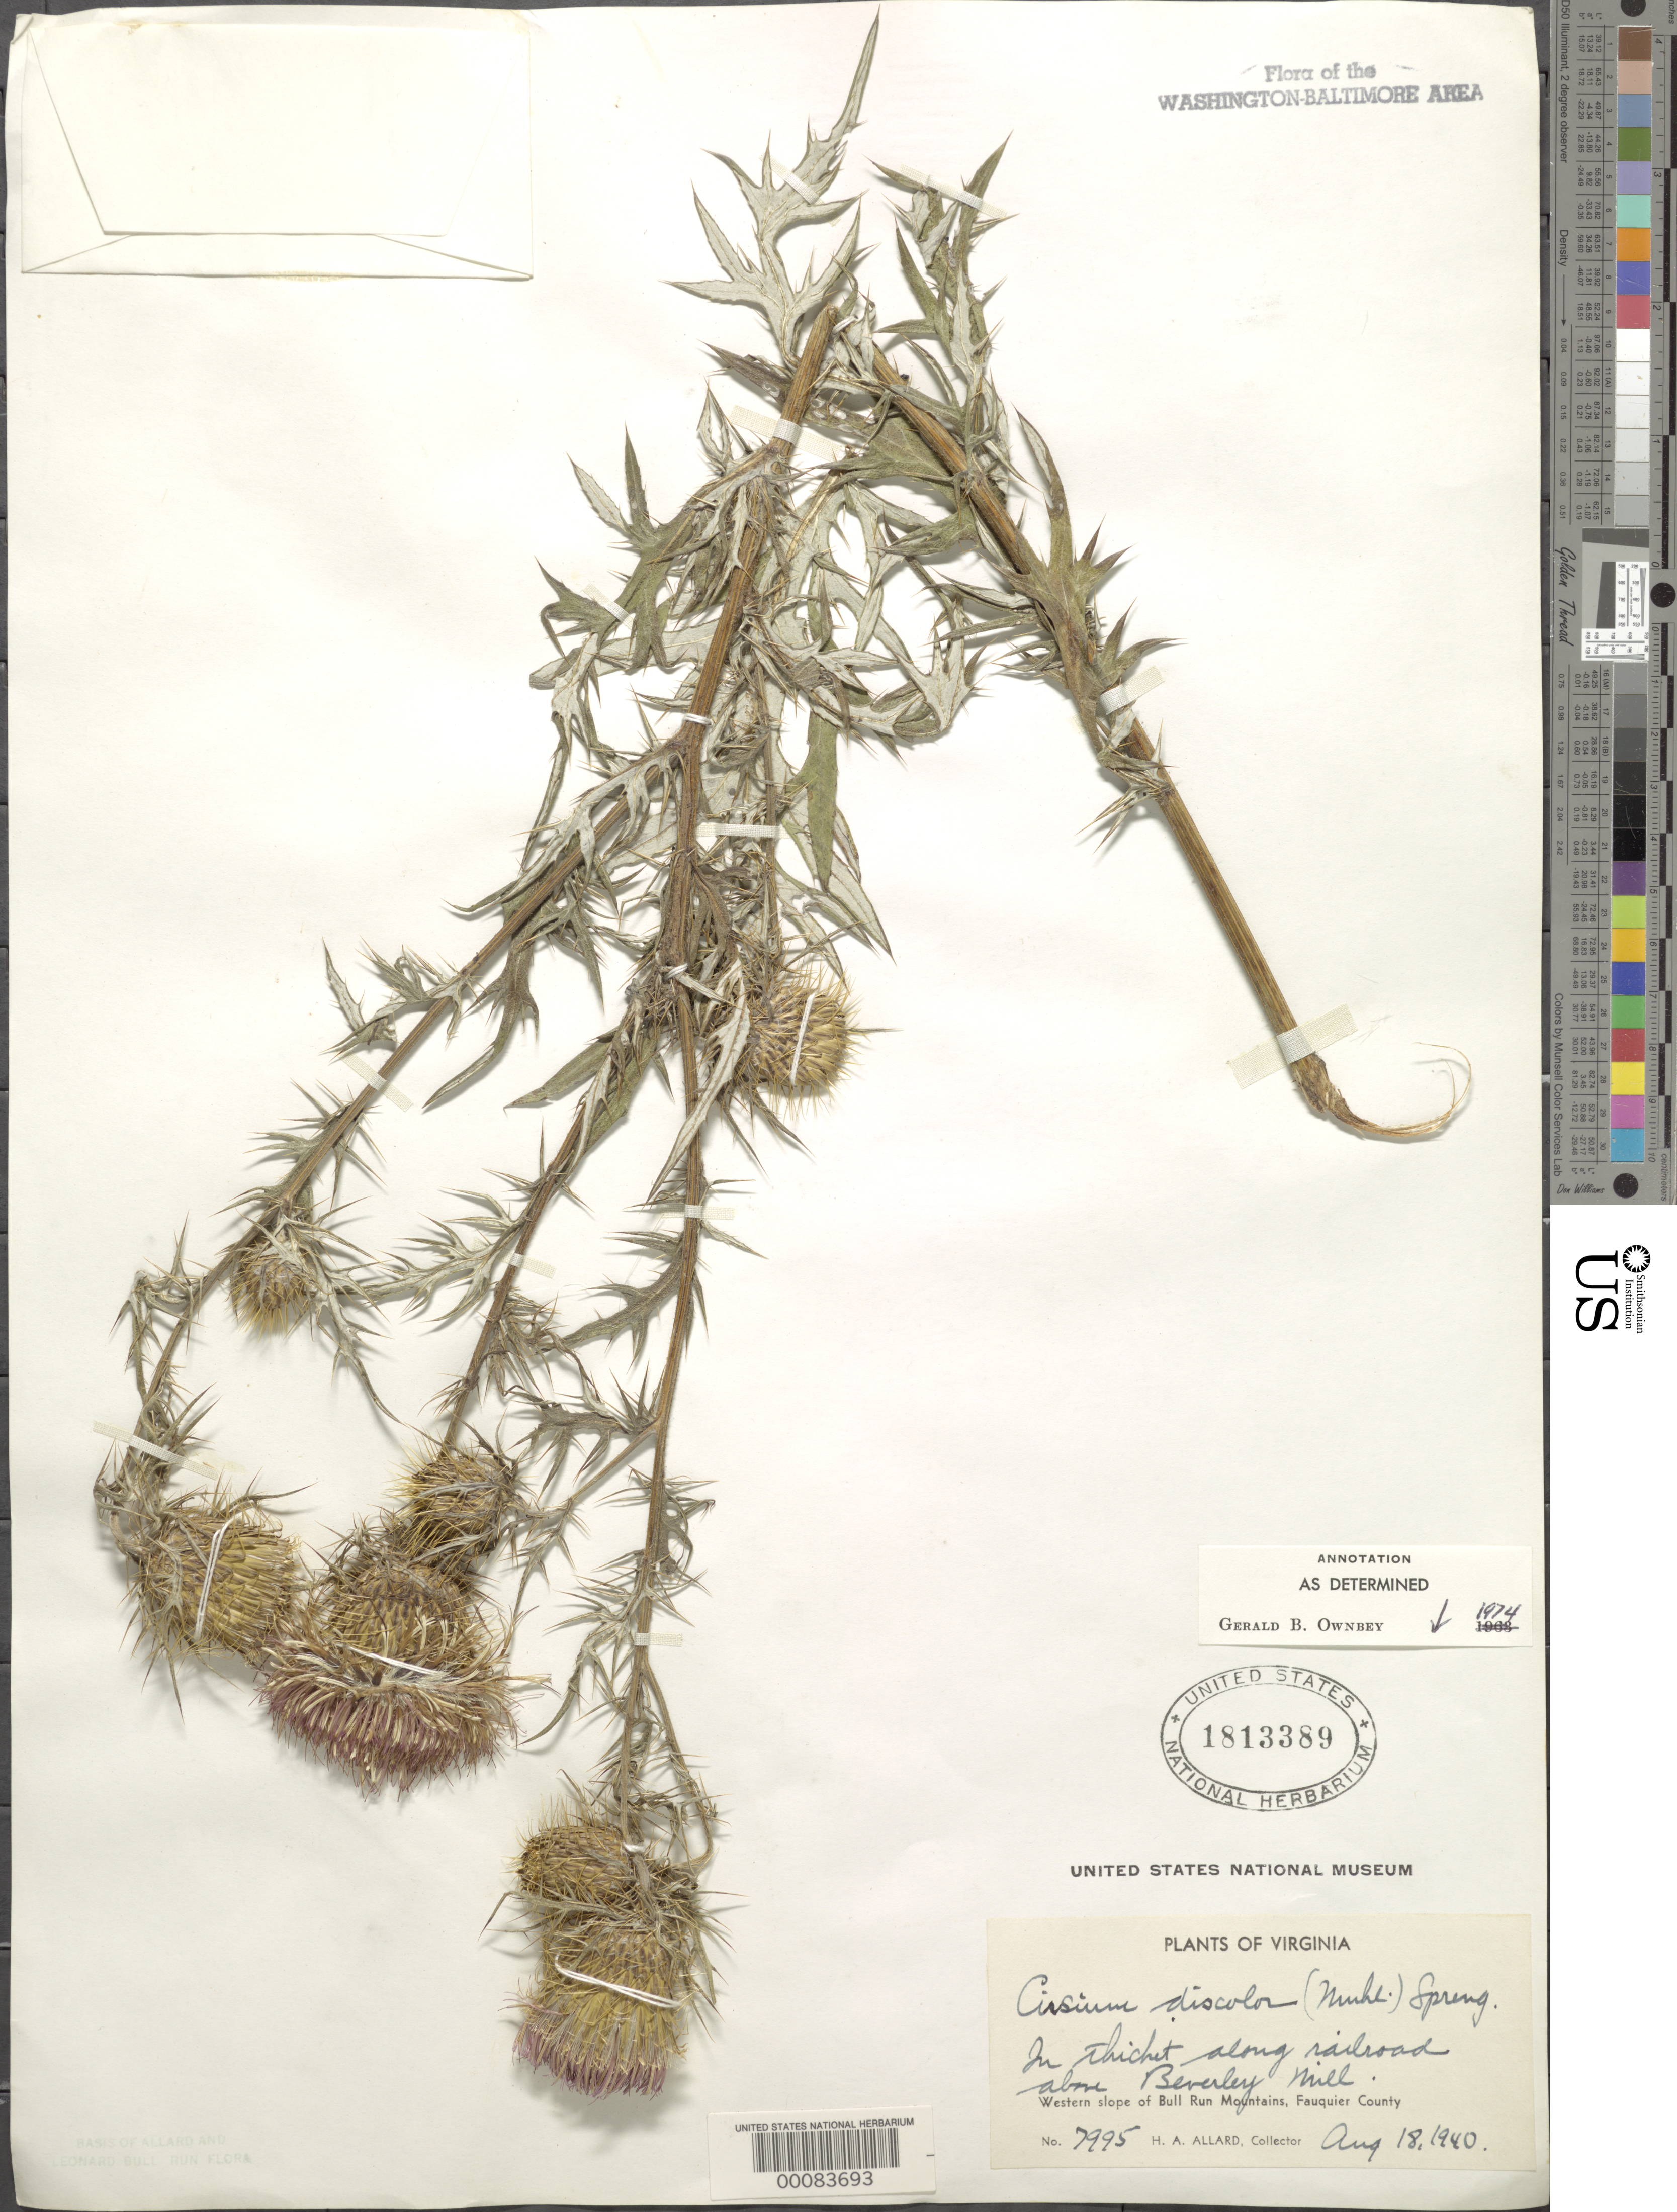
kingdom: Plantae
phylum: Tracheophyta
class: Magnoliopsida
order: Asterales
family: Asteraceae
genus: Cirsium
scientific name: Cirsium discolor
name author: (Muhl. ex Willd.) Spreng.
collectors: H. A. Allard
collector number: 7995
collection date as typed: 18 Aug 1940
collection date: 1940-08-18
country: United States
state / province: Virginia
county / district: Prince William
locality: Railroad above Beverley Mill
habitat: Thicket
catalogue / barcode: US 1813389